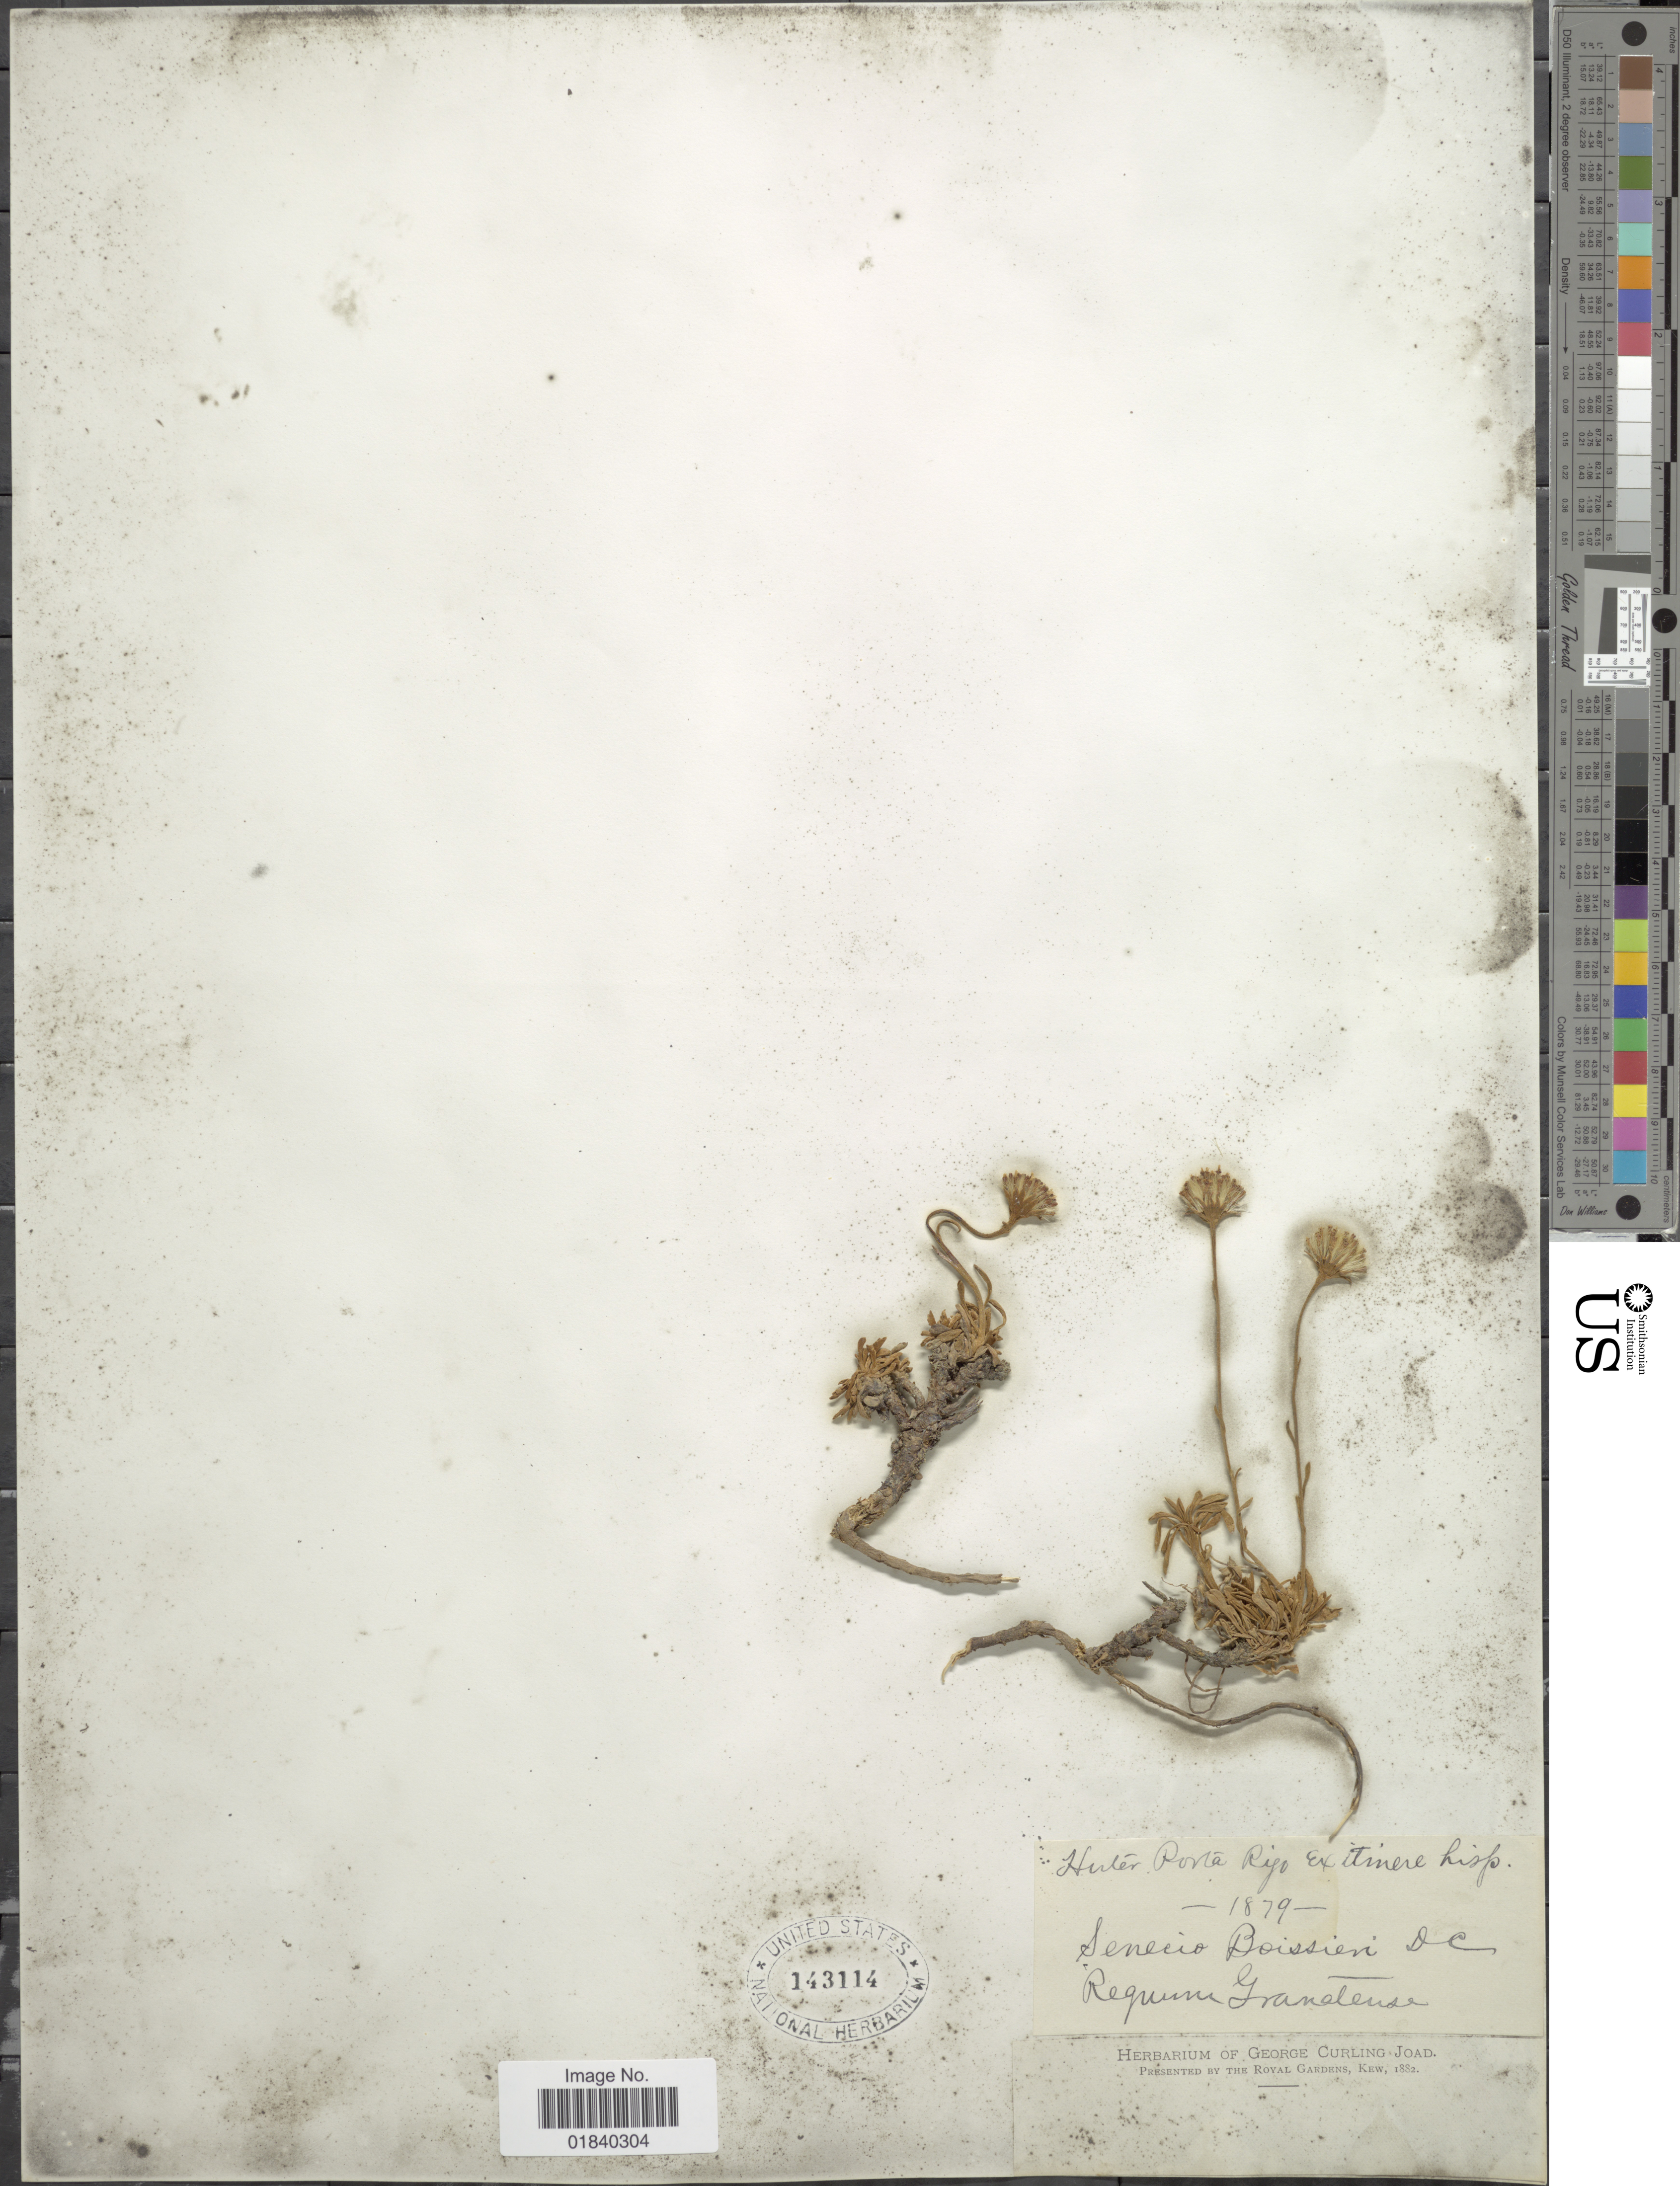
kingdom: Plantae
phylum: Tracheophyta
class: Magnoliopsida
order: Asterales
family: Asteraceae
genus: Jacobaea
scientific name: Jacobaea boissieri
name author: (DC.) Pelser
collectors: -. Huter, P. Porta & -- Rigo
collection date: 1879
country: Spain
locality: Regnum Granetense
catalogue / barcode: US 143114